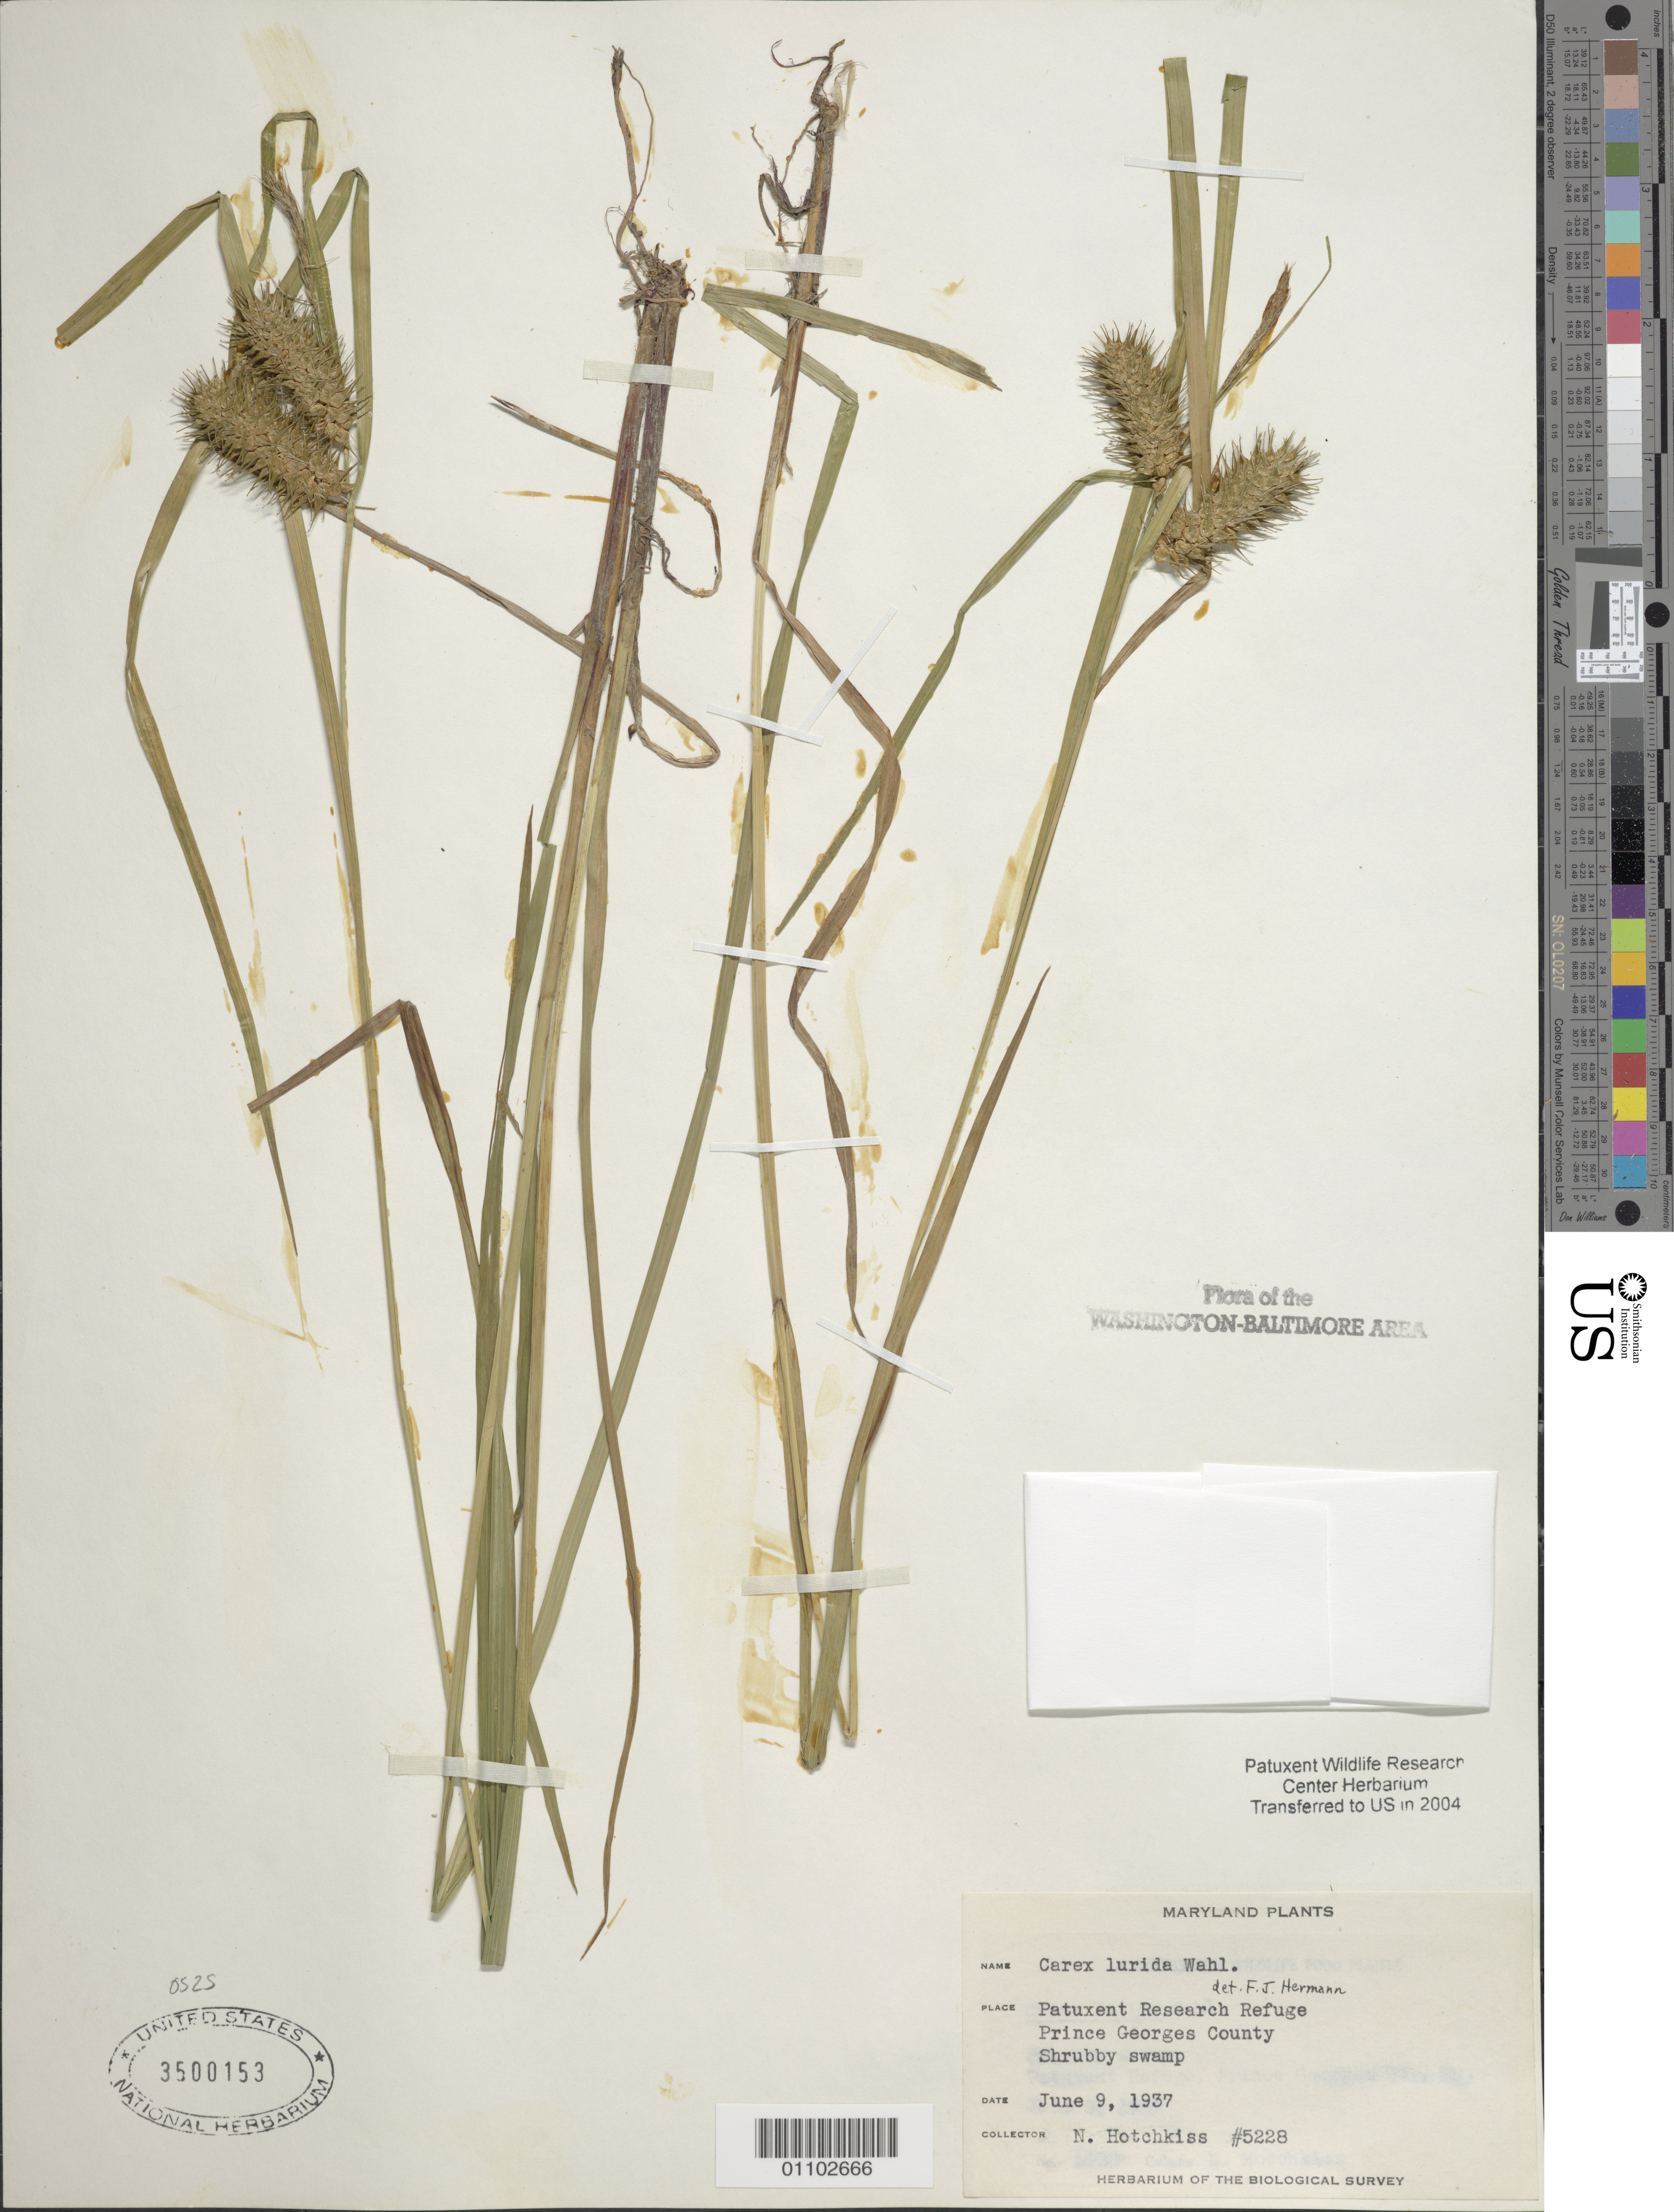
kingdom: Plantae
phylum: Tracheophyta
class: Liliopsida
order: Poales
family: Cyperaceae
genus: Carex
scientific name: Carex lurida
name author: Wahlenb.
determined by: Hermann, F. J.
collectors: N. Hotchkiss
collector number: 5228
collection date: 1937-06-09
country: United States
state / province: Maryland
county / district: Prince George's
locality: Patuxent Research Refuge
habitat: Shrubby swamp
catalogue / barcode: US 3500153